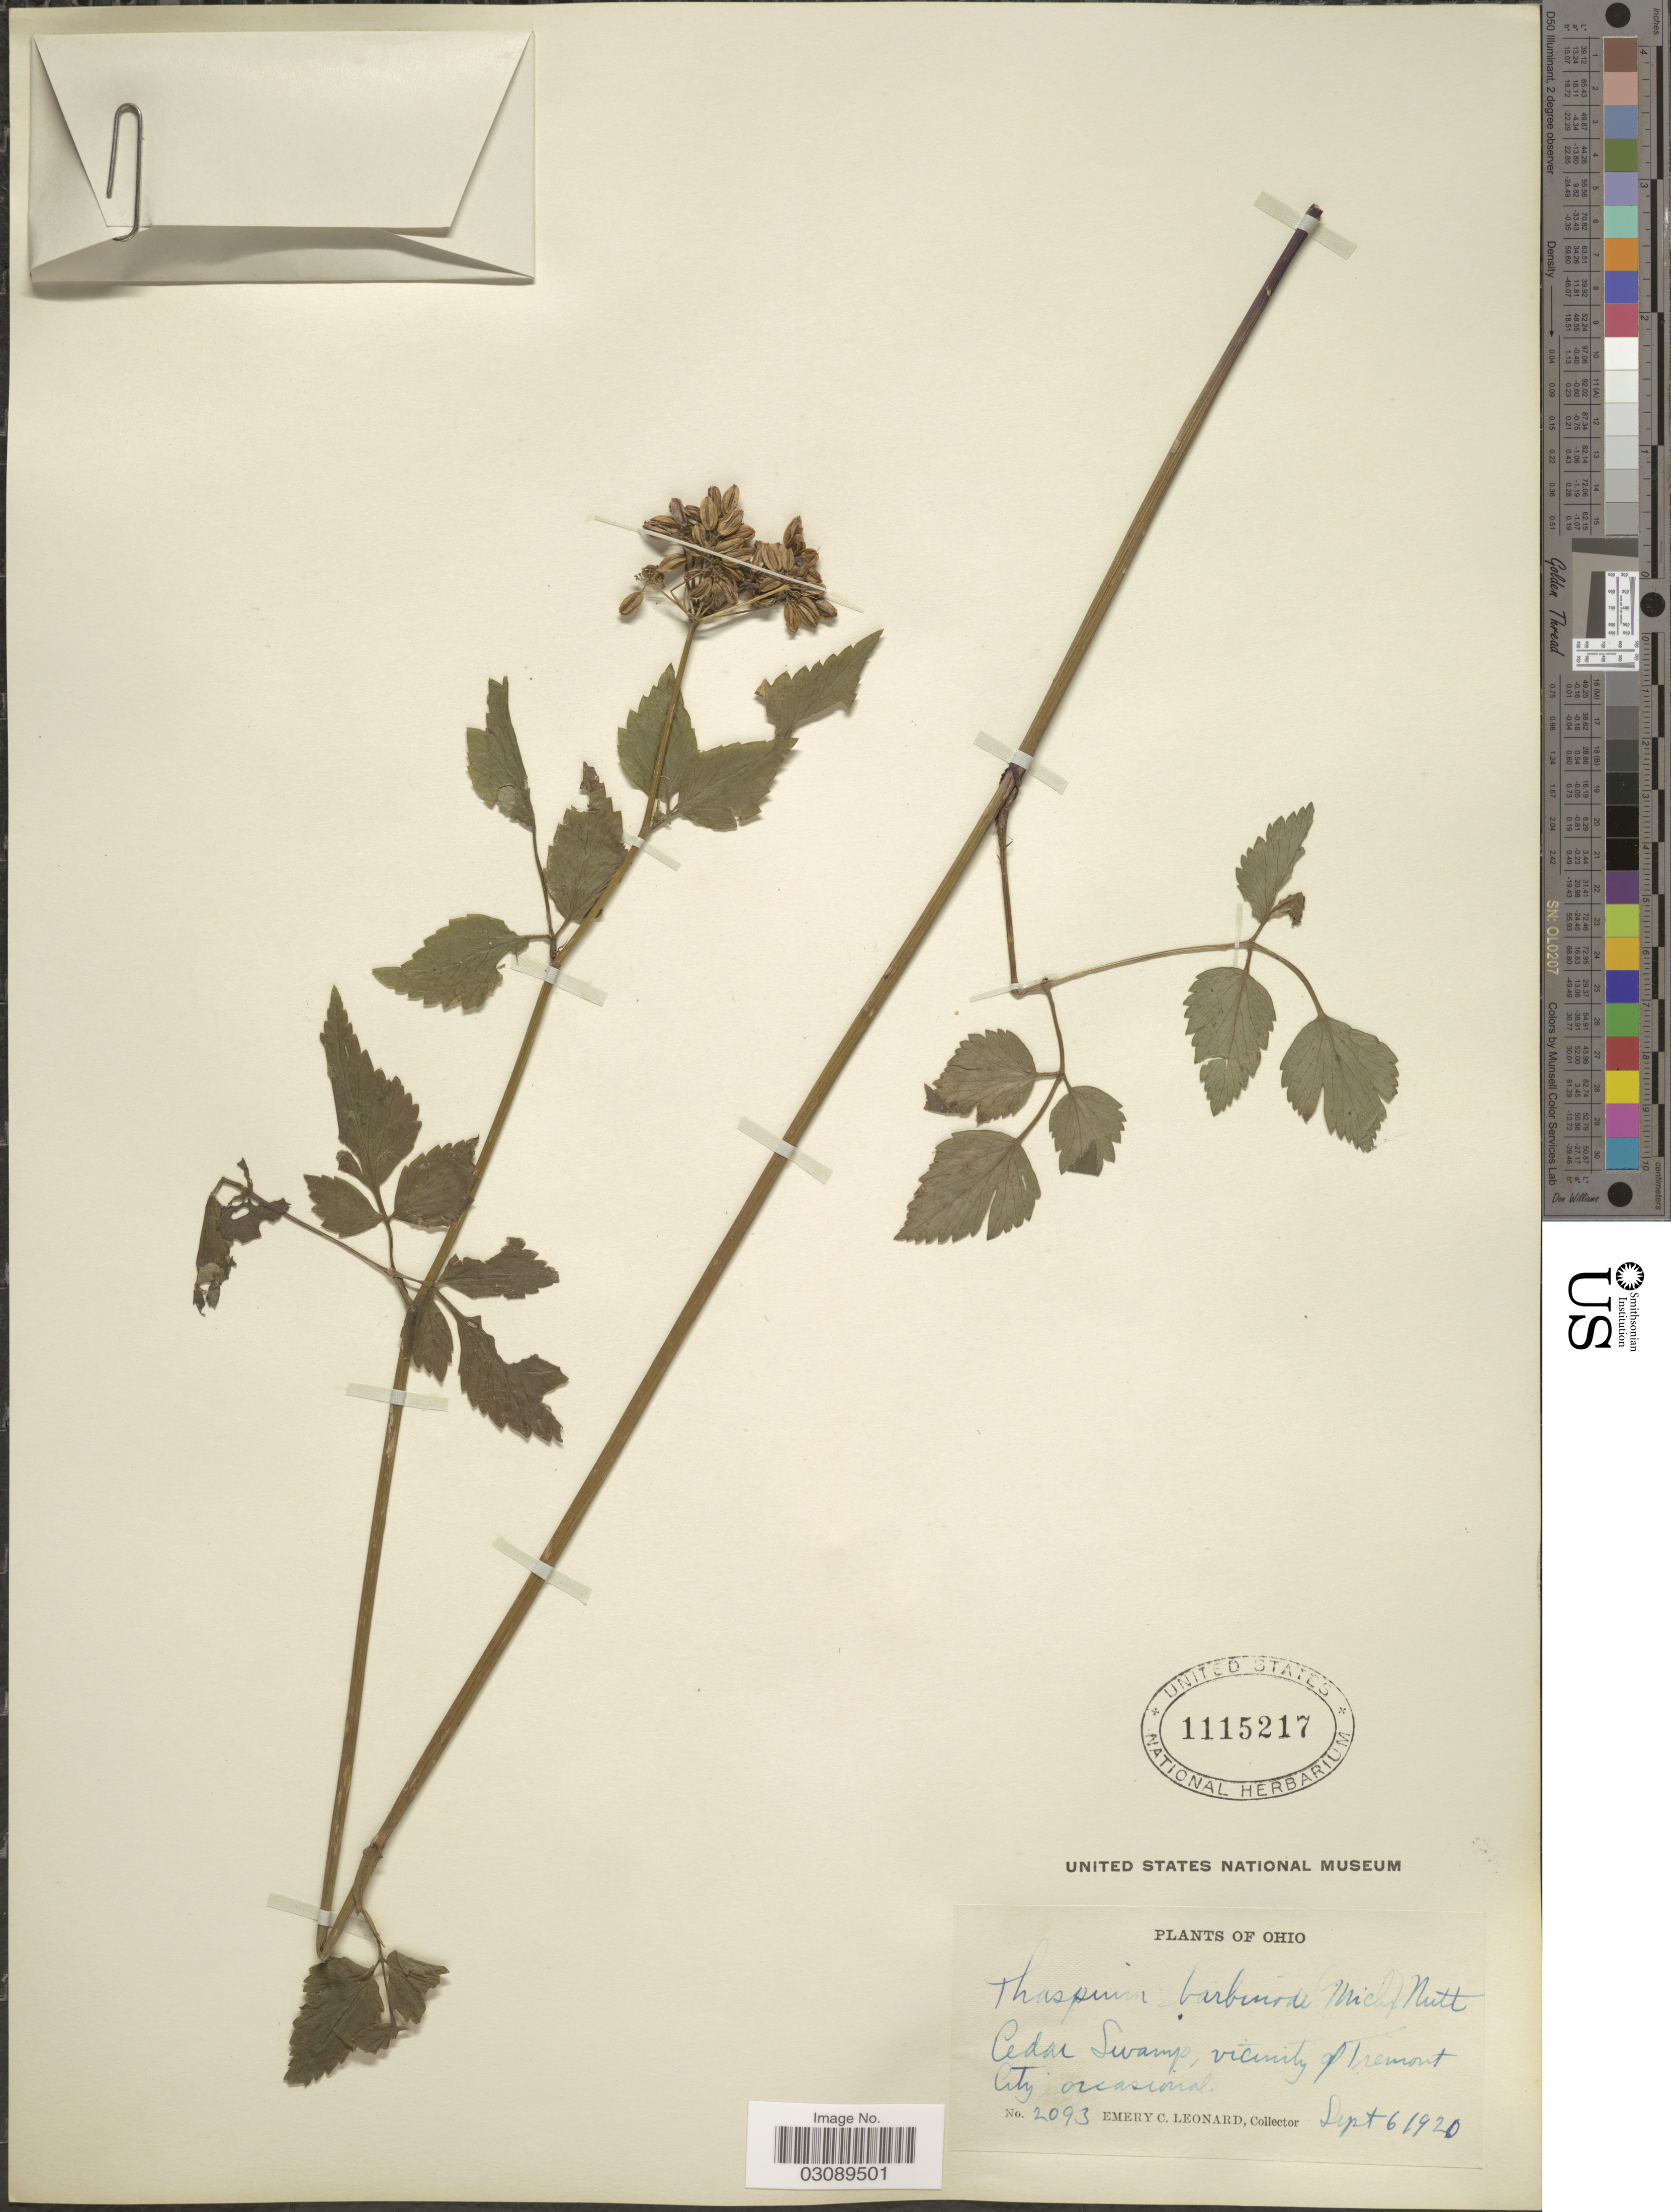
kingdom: Plantae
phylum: Tracheophyta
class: Magnoliopsida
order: Apiales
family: Apiaceae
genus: Thaspium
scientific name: Thaspium barbinode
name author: (Michx.) Nutt.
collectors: E. C. Leonard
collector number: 2093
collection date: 1920-09-06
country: United States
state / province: Ohio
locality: Cedar Swamp, vicinity of Tremont City.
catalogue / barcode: US 1115217